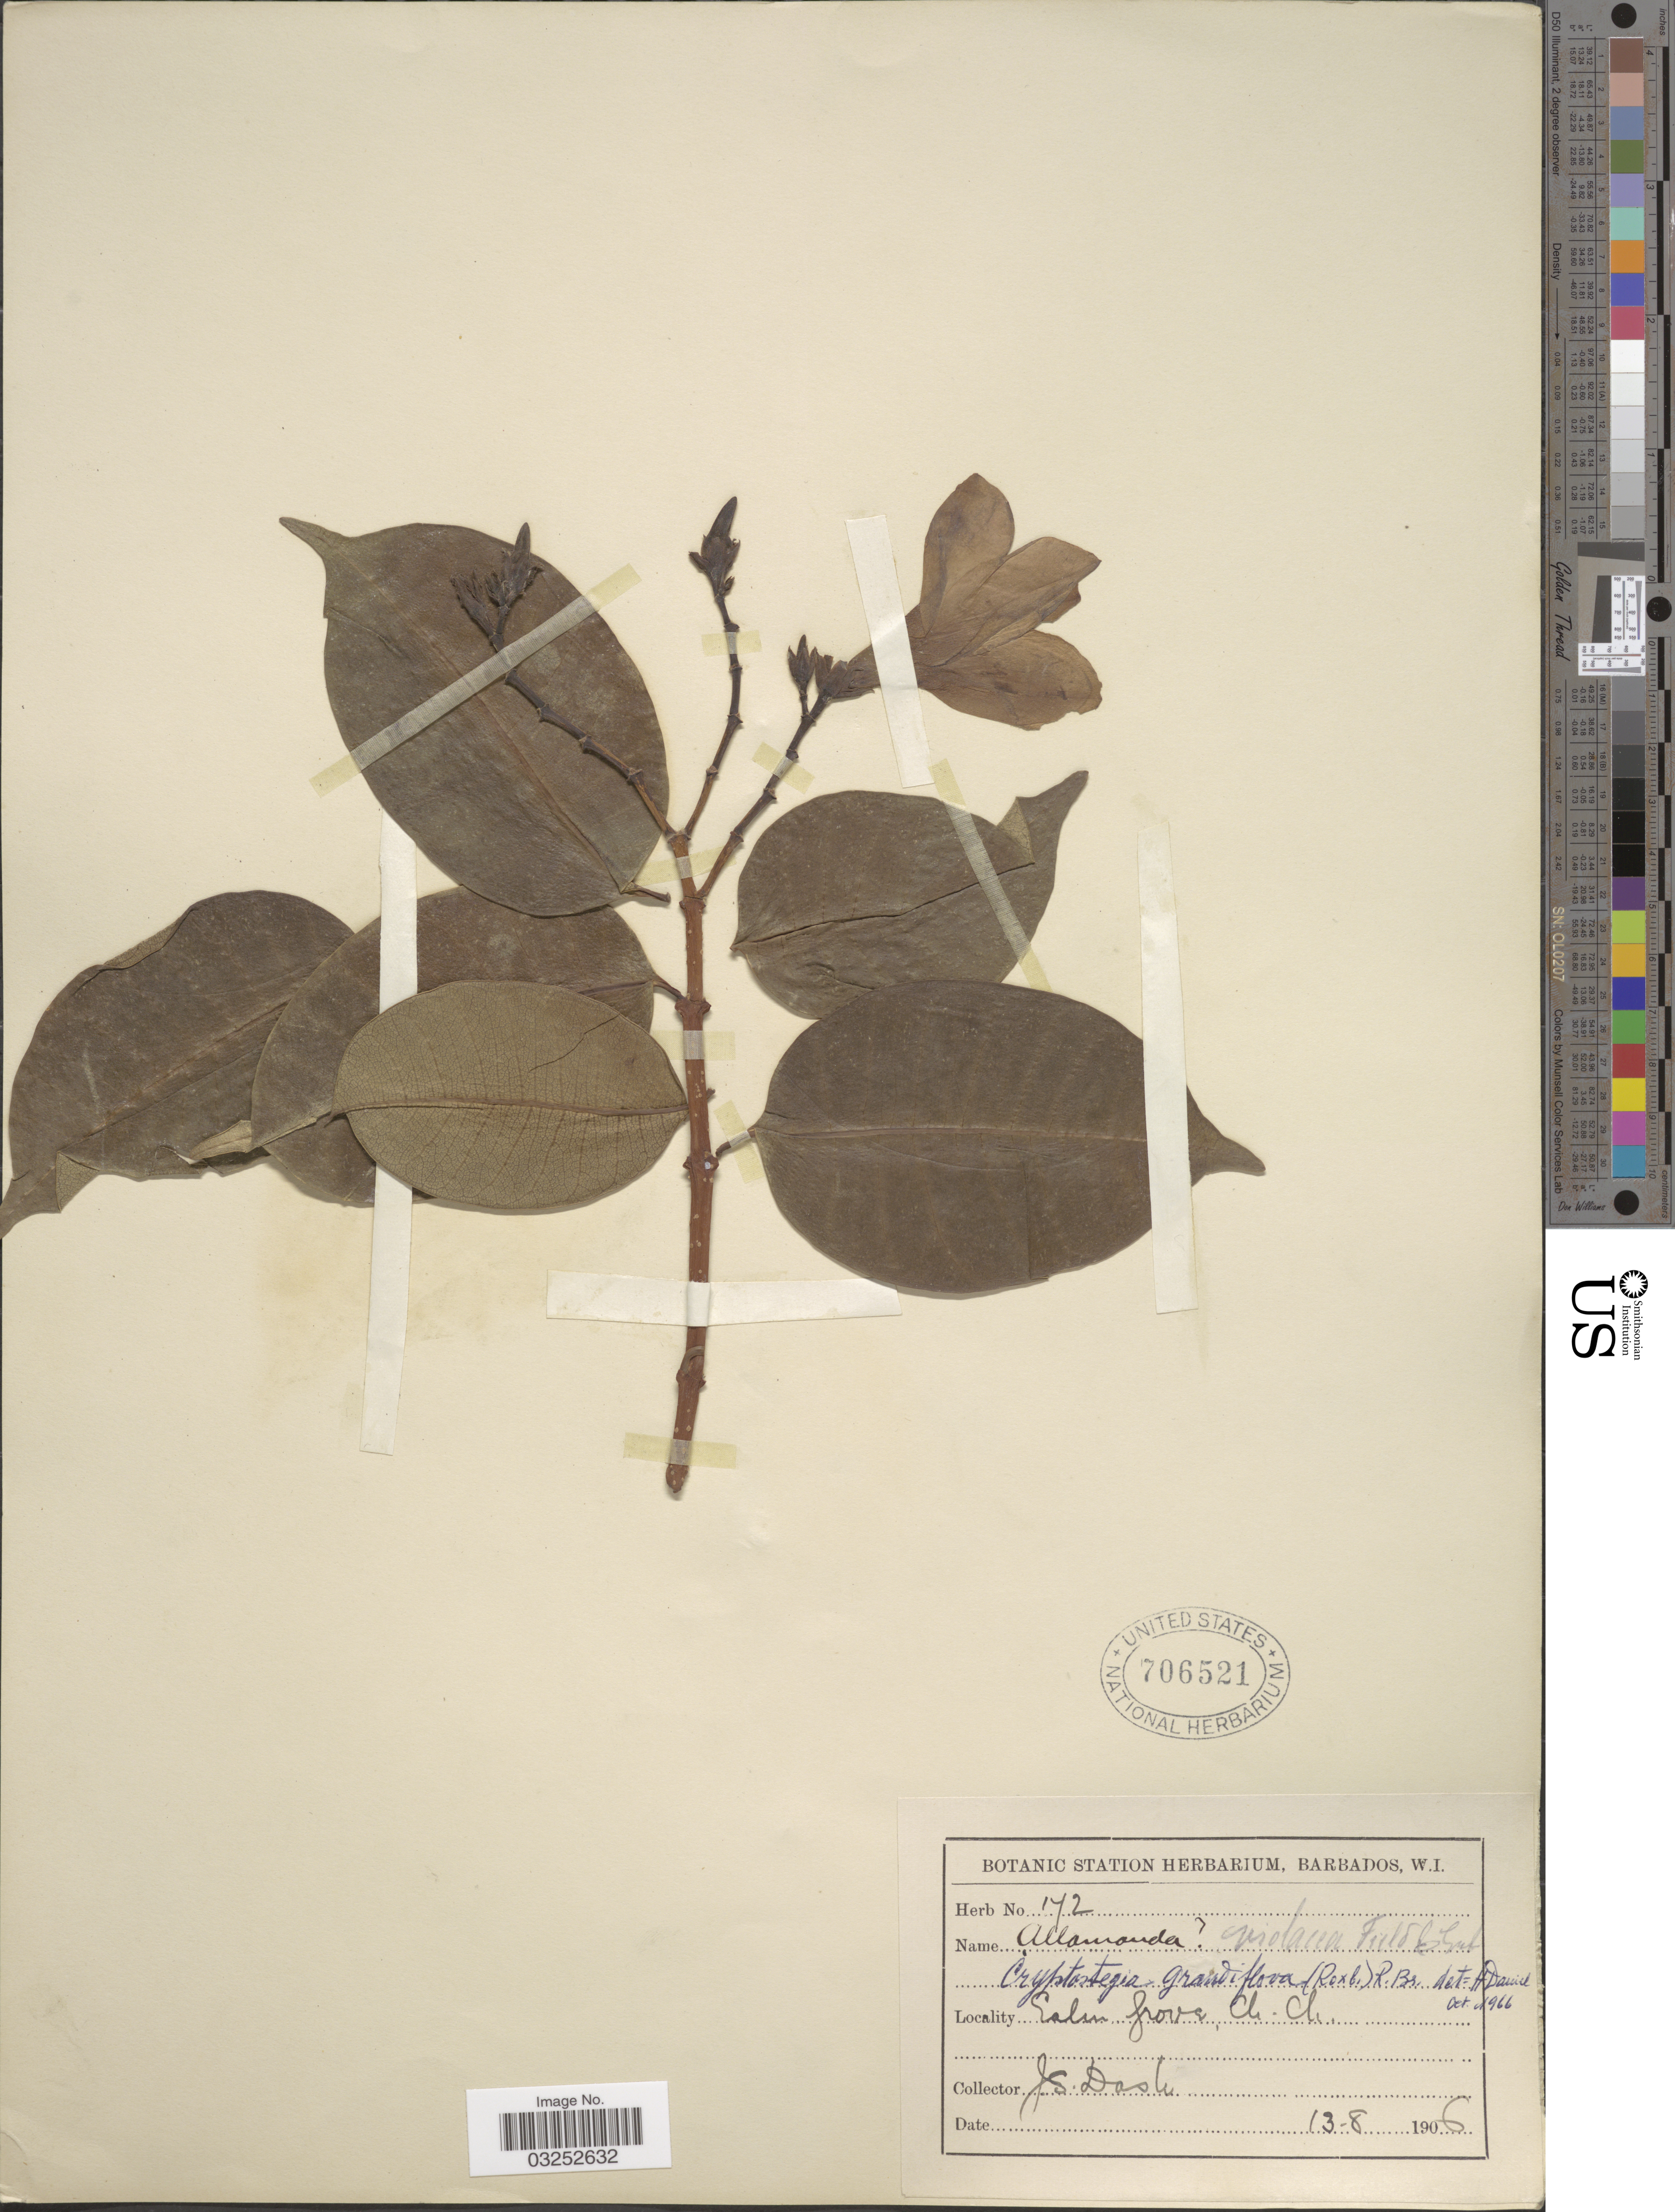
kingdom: Plantae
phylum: Tracheophyta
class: Magnoliopsida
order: Gentianales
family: Apocynaceae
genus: Cryptostegia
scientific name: Cryptostegia grandiflora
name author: Roxb. ex R. Br.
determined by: Daniel, H.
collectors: J. Dash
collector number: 172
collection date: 1906-08-13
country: Barbados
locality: Palm Grove, Ch. Ch.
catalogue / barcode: US 706521